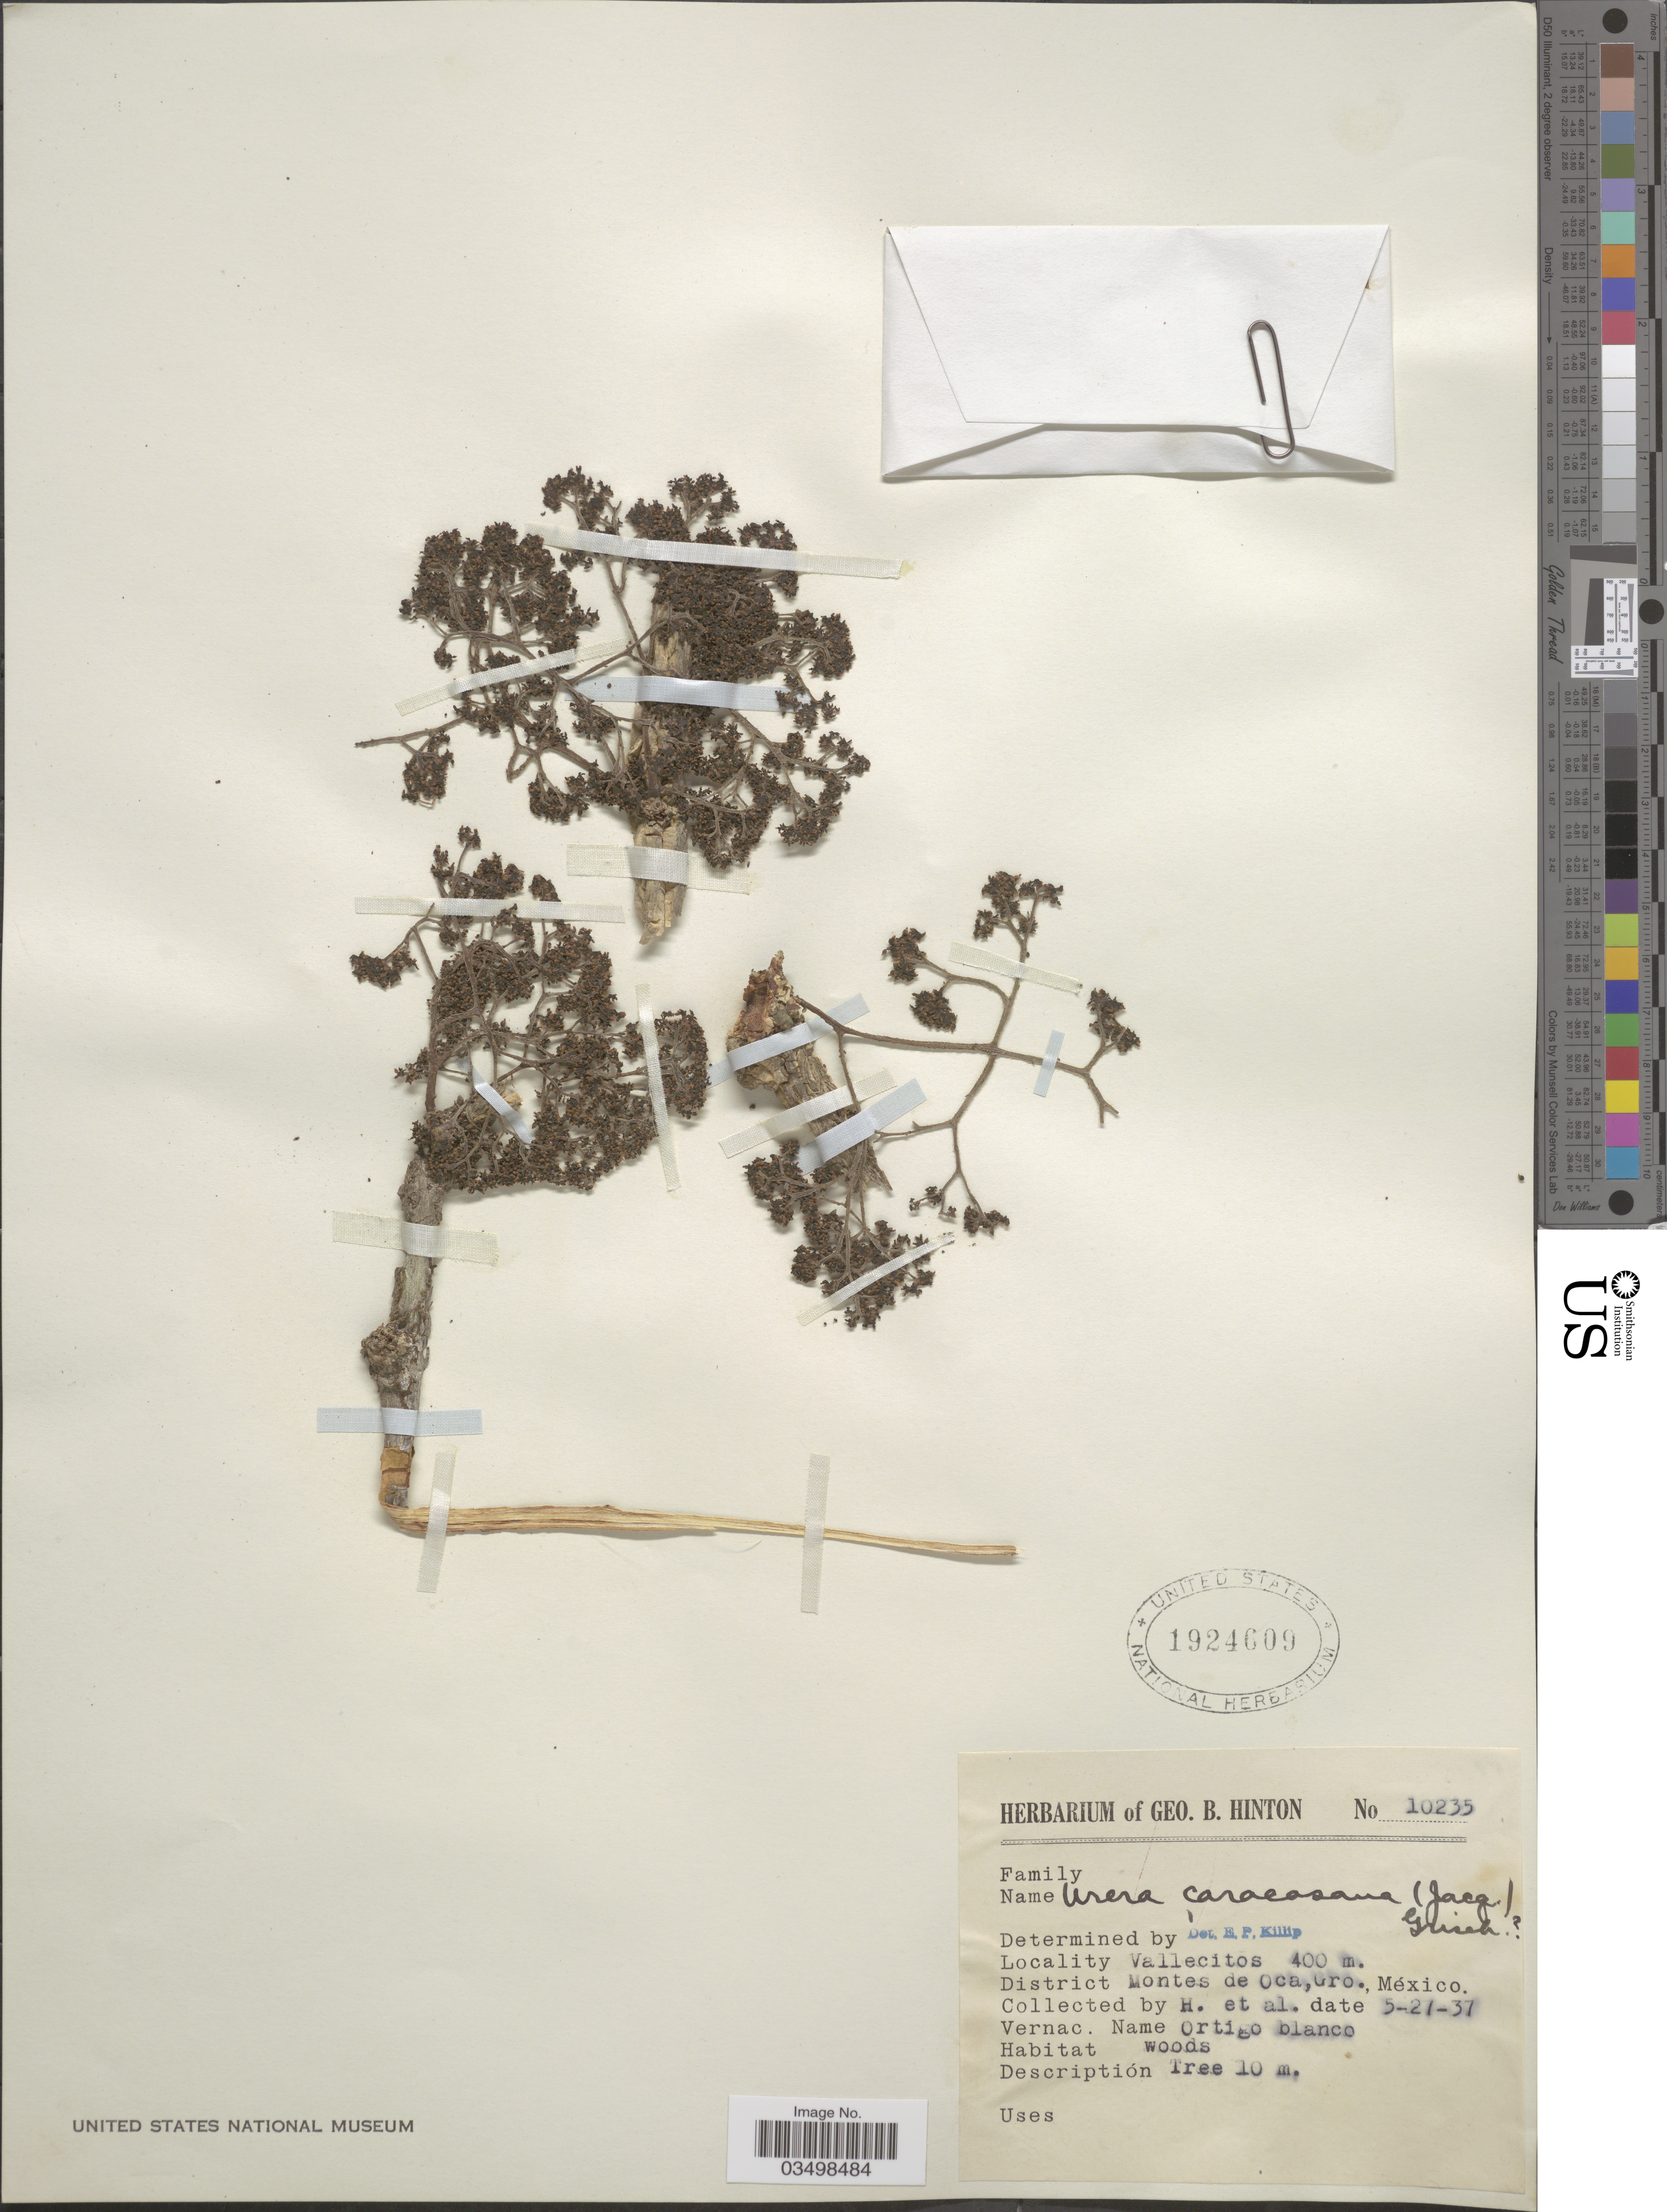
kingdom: Plantae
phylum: Tracheophyta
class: Magnoliopsida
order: Rosales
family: Urticaceae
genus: Urera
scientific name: Urera caracasana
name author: (Jacq.) Gaudich. ex Griseb.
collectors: G. B. Hinton & et al.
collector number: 10235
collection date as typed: Transcribed d/m/y: 27/5/37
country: Mexico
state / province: Guerrero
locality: Vallecitos. District Montes de Oca.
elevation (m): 400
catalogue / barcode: US 1924609